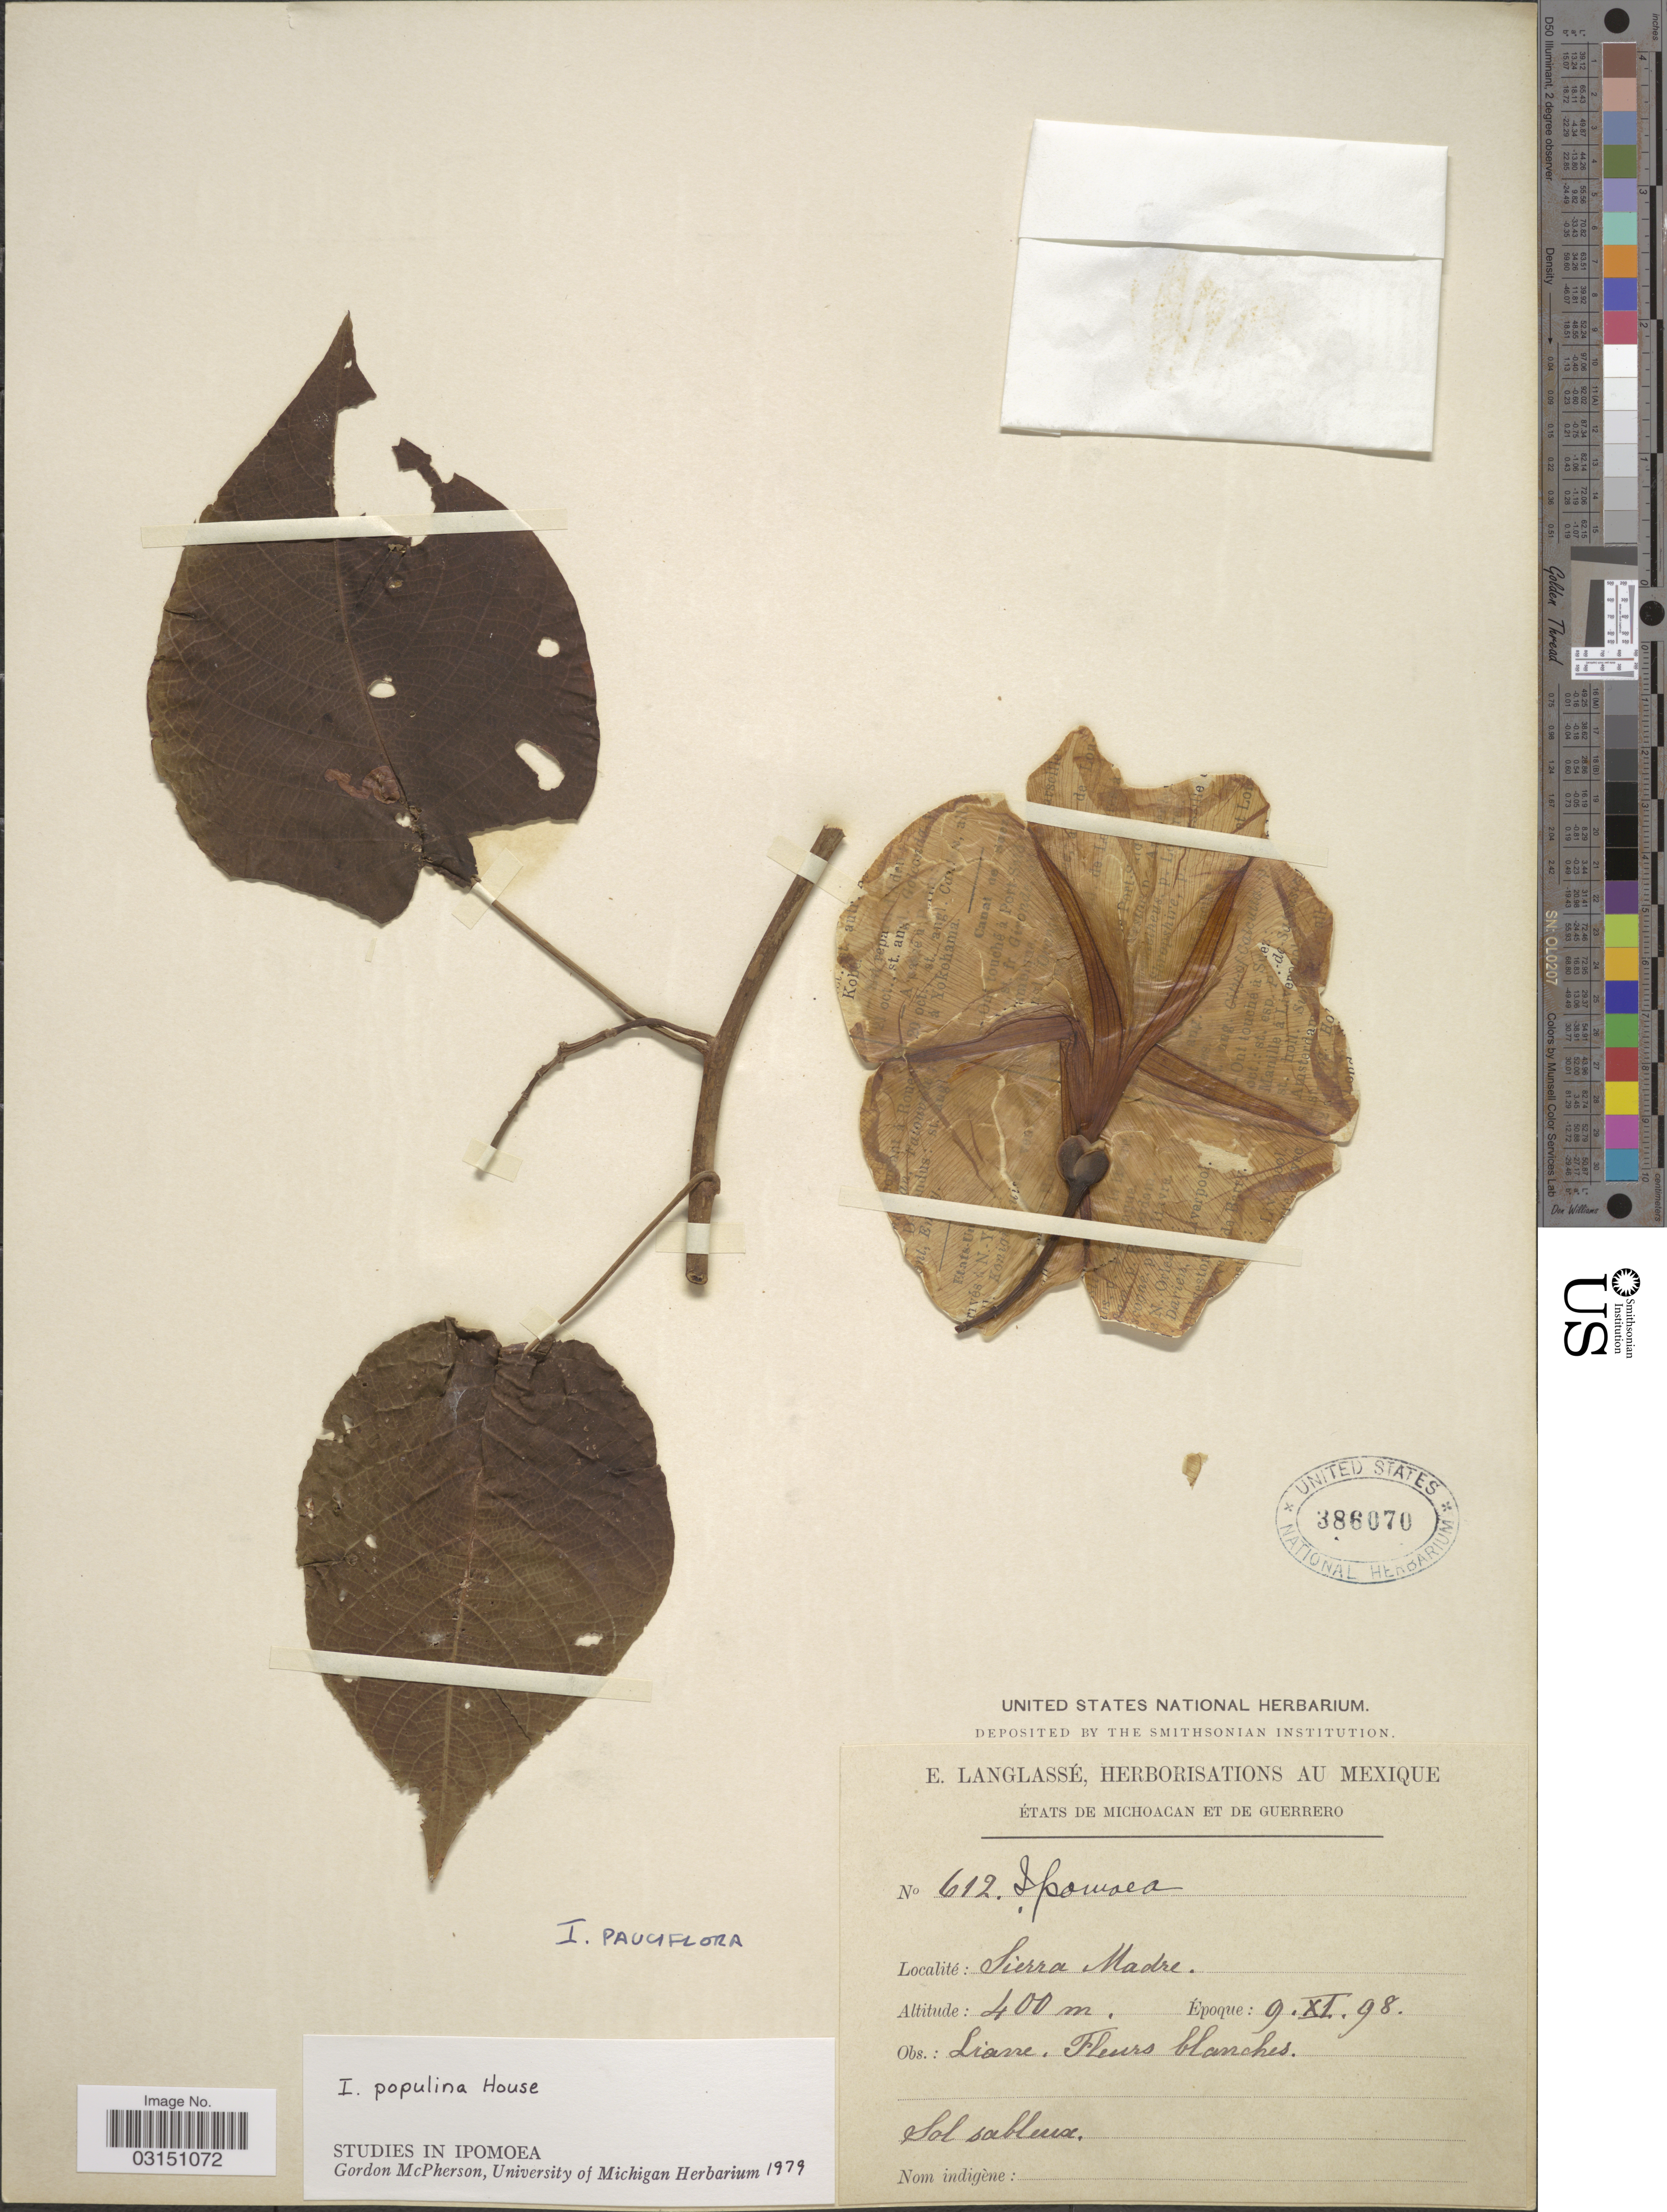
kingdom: Plantae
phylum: Tracheophyta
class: Magnoliopsida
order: Solanales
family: Convolvulaceae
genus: Ipomoea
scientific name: Ipomoea populina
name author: House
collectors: E. Langlassé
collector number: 612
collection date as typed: Transcribed d/m/y: 9/11/98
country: Mexico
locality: États de Michoacan et de Guerrero. Sierra Madre.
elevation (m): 400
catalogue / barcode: US 386070